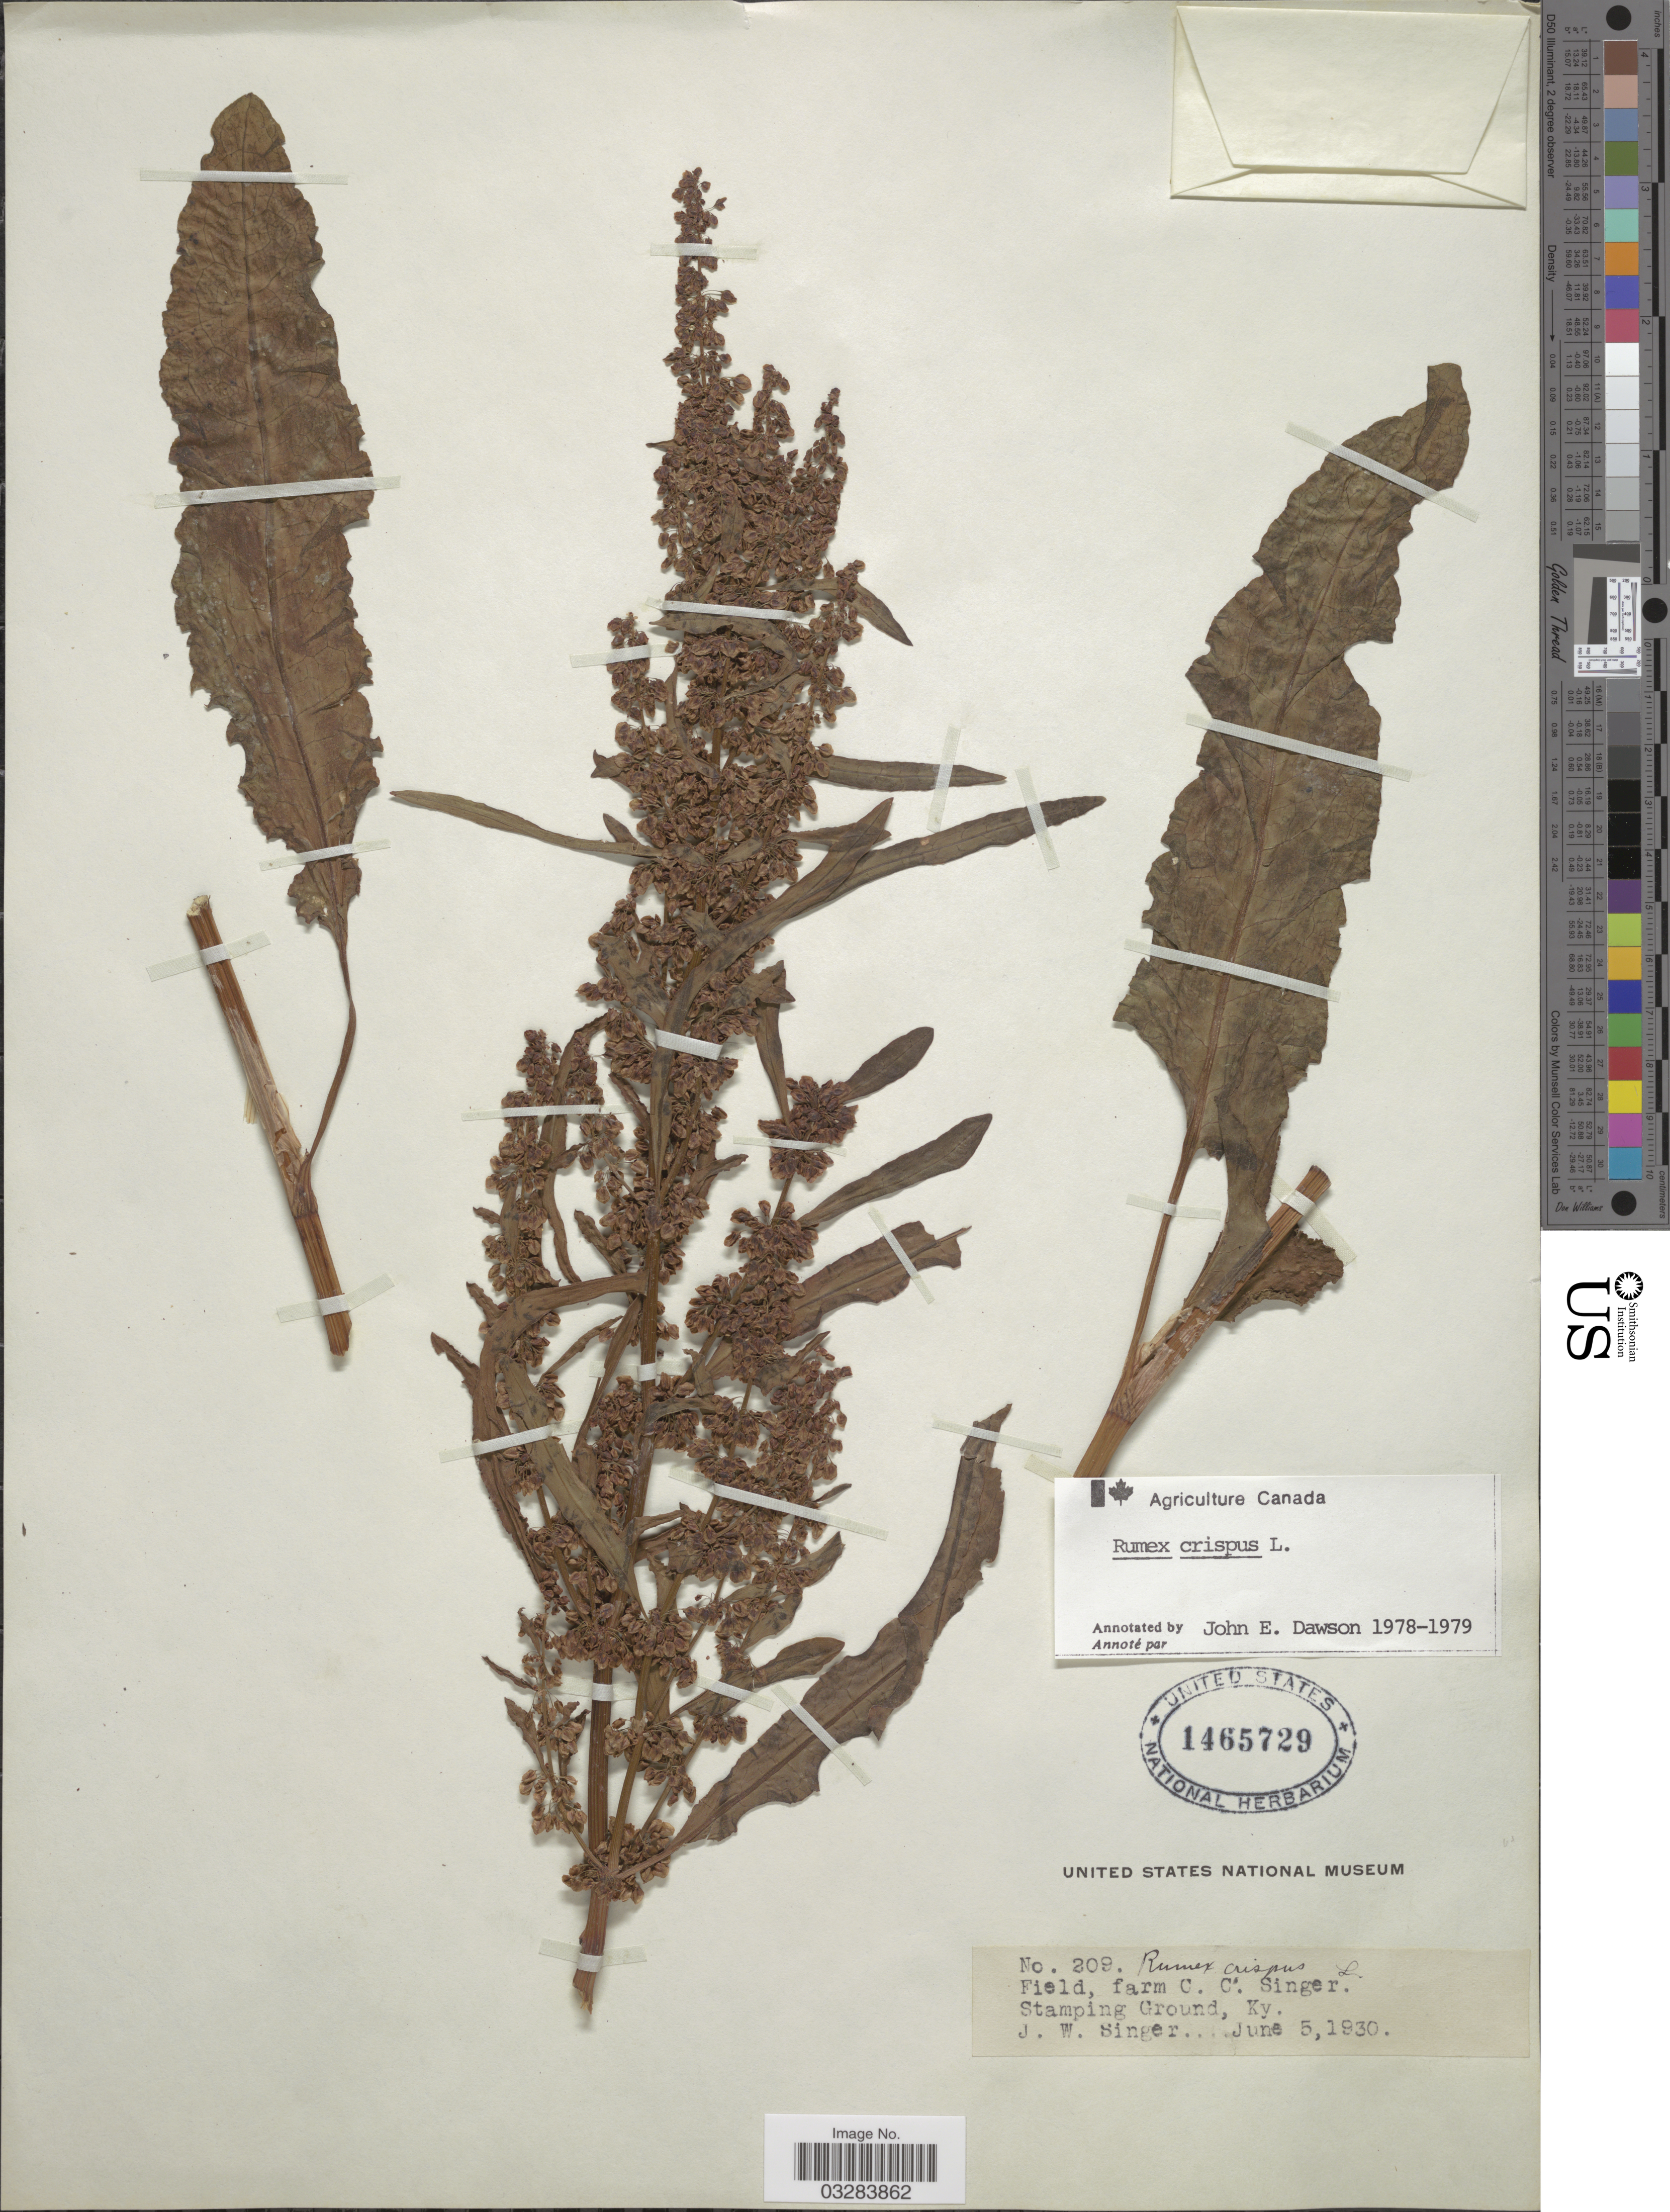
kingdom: Plantae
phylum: Tracheophyta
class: Magnoliopsida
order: Caryophyllales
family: Polygonaceae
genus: Rumex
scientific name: Rumex crispus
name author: L.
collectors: J. EW. Singer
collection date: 1930-06-05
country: United States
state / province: Kentucky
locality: Farm C.C. Singer, Stamping Ground.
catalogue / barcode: US 1465729